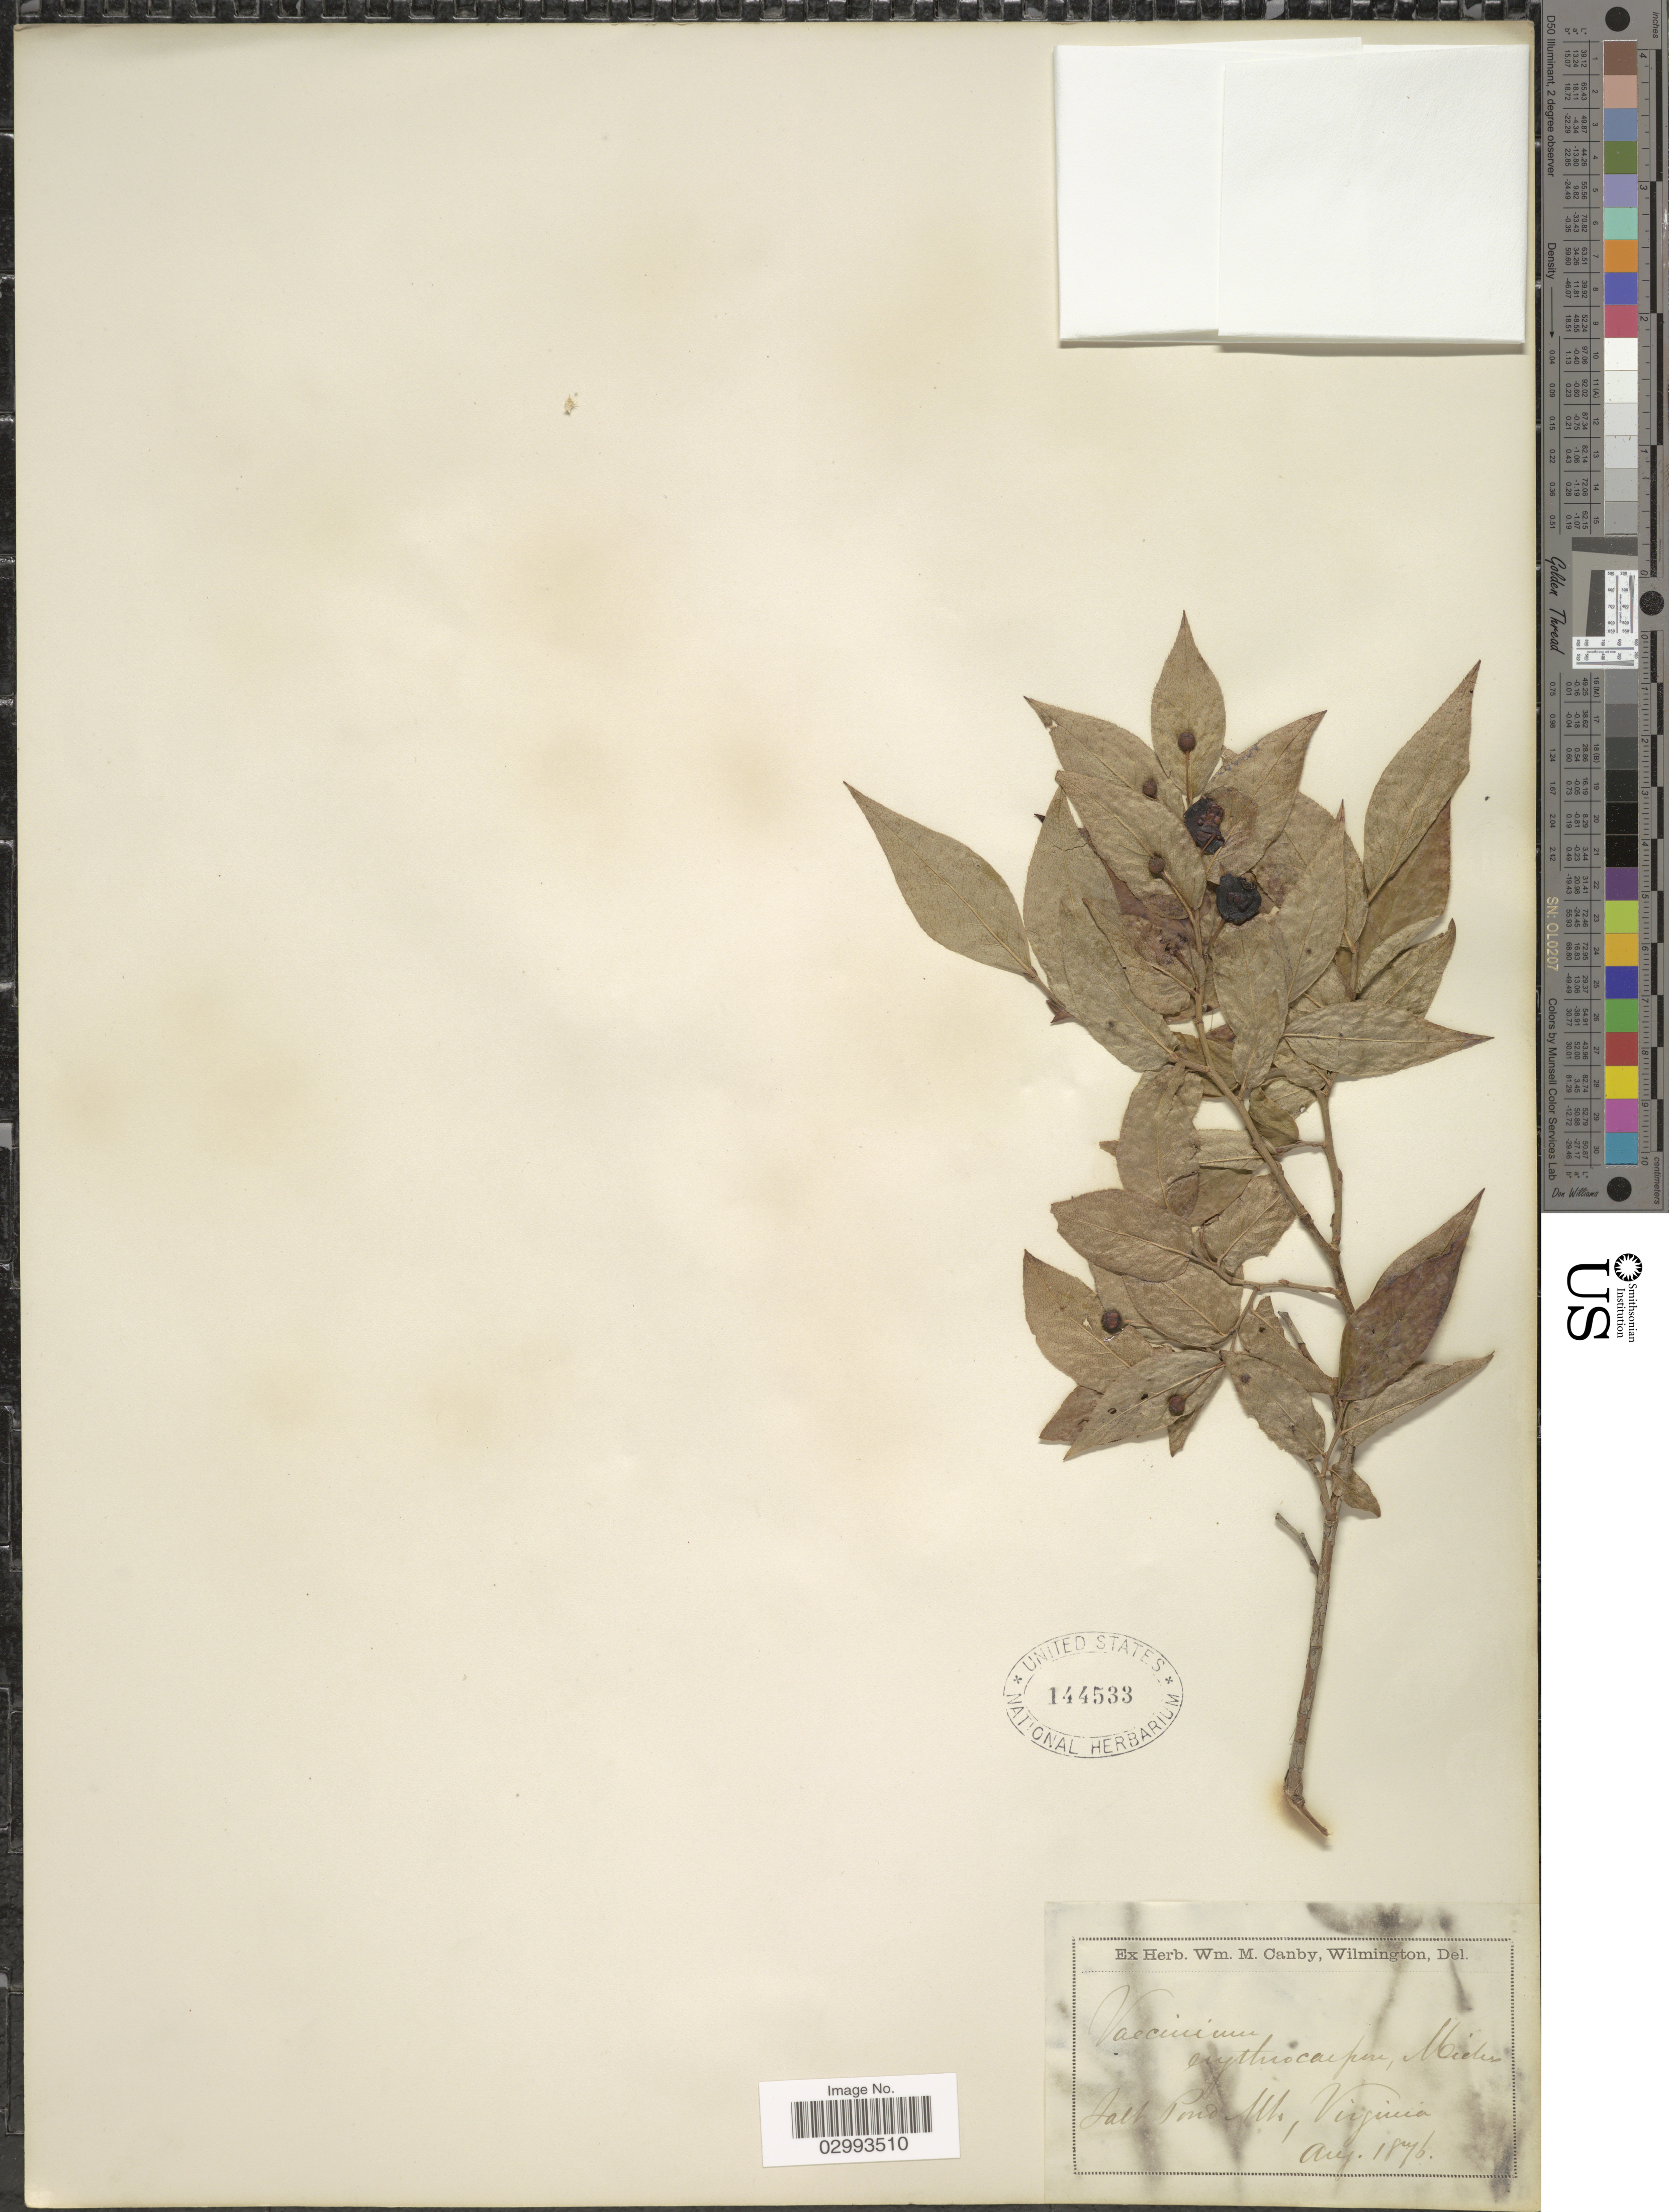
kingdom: Plantae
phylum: Tracheophyta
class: Magnoliopsida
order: Ericales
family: Ericaceae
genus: Hugeria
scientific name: Hugeria erythrocarpa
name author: (Michx.) Small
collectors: ex herb. W.M. Canby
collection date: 1876-08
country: United States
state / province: Virginia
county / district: Giles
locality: Salt Pond Mt.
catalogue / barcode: US 144533